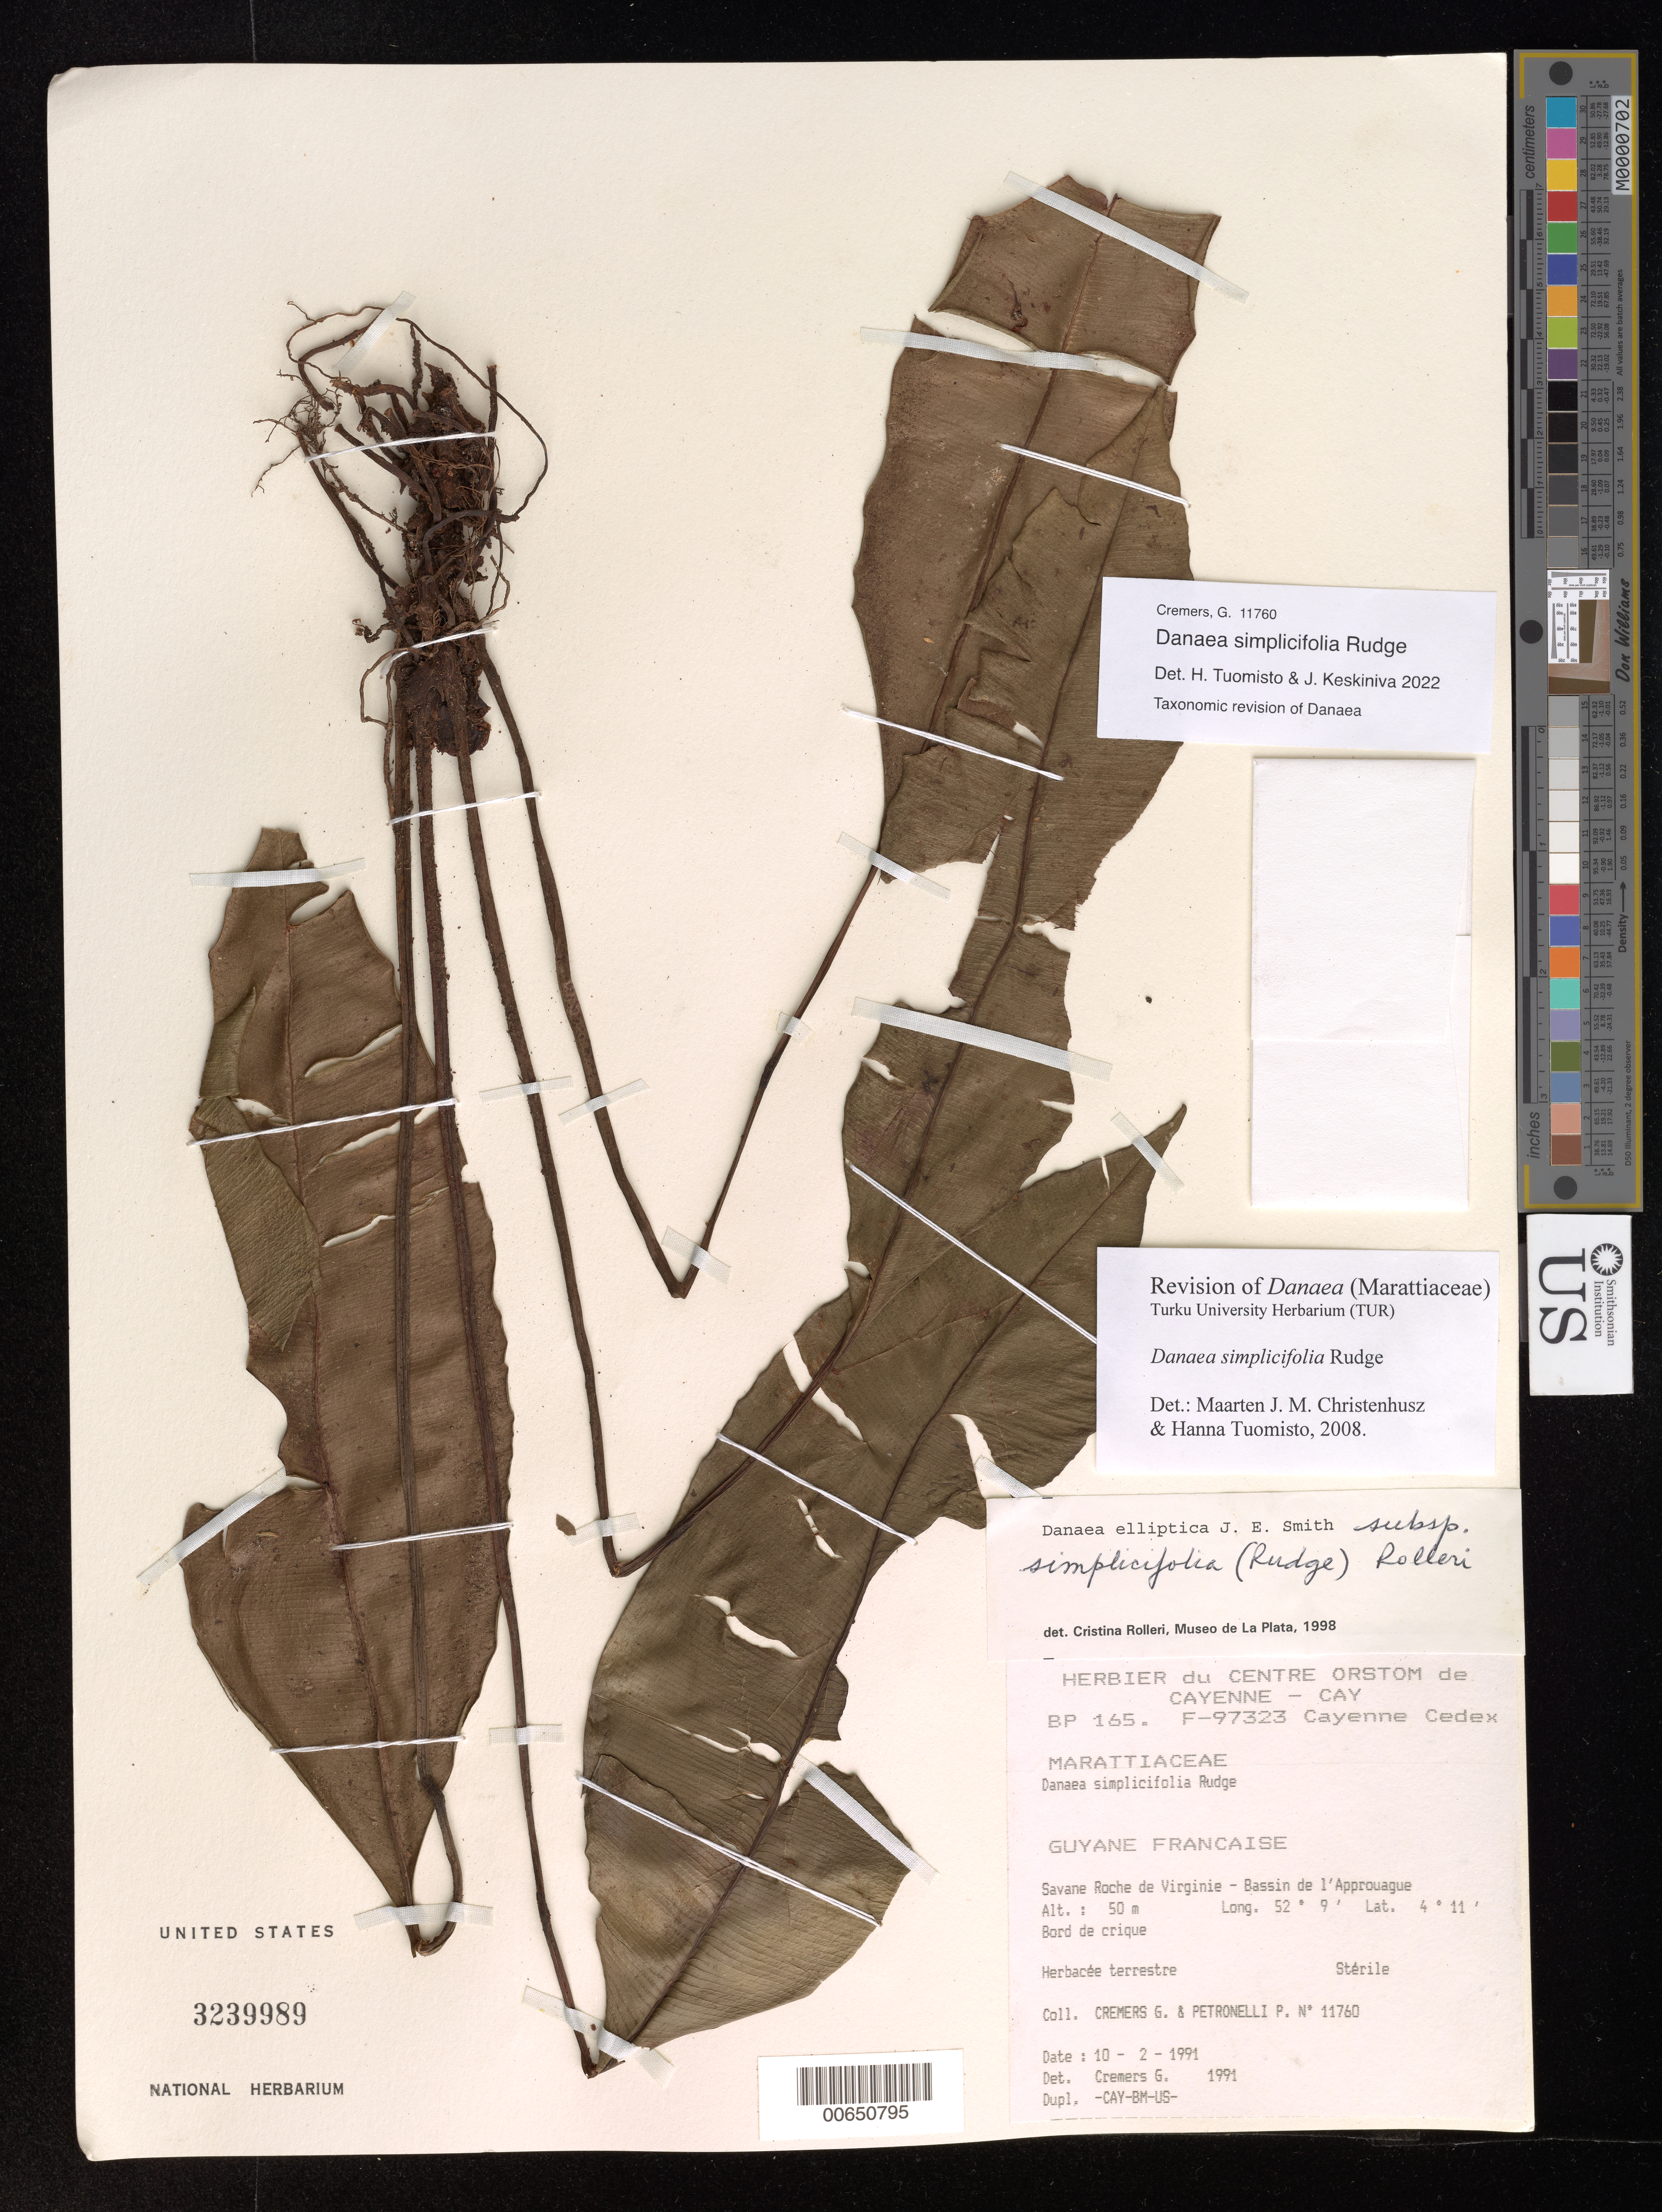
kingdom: Plantae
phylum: Tracheophyta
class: Polypodiopsida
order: Marattiales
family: Marattiaceae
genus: Danaea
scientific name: Danaea elliptica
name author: Sm.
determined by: Rolleri, Cristina H.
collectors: G. Cremers & P. Petronelli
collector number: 11760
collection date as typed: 10-Feb-91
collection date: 1991-02-10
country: French Guiana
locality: Savane Roche de Virginie, Bassin de l'Approuague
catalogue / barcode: US 3239989